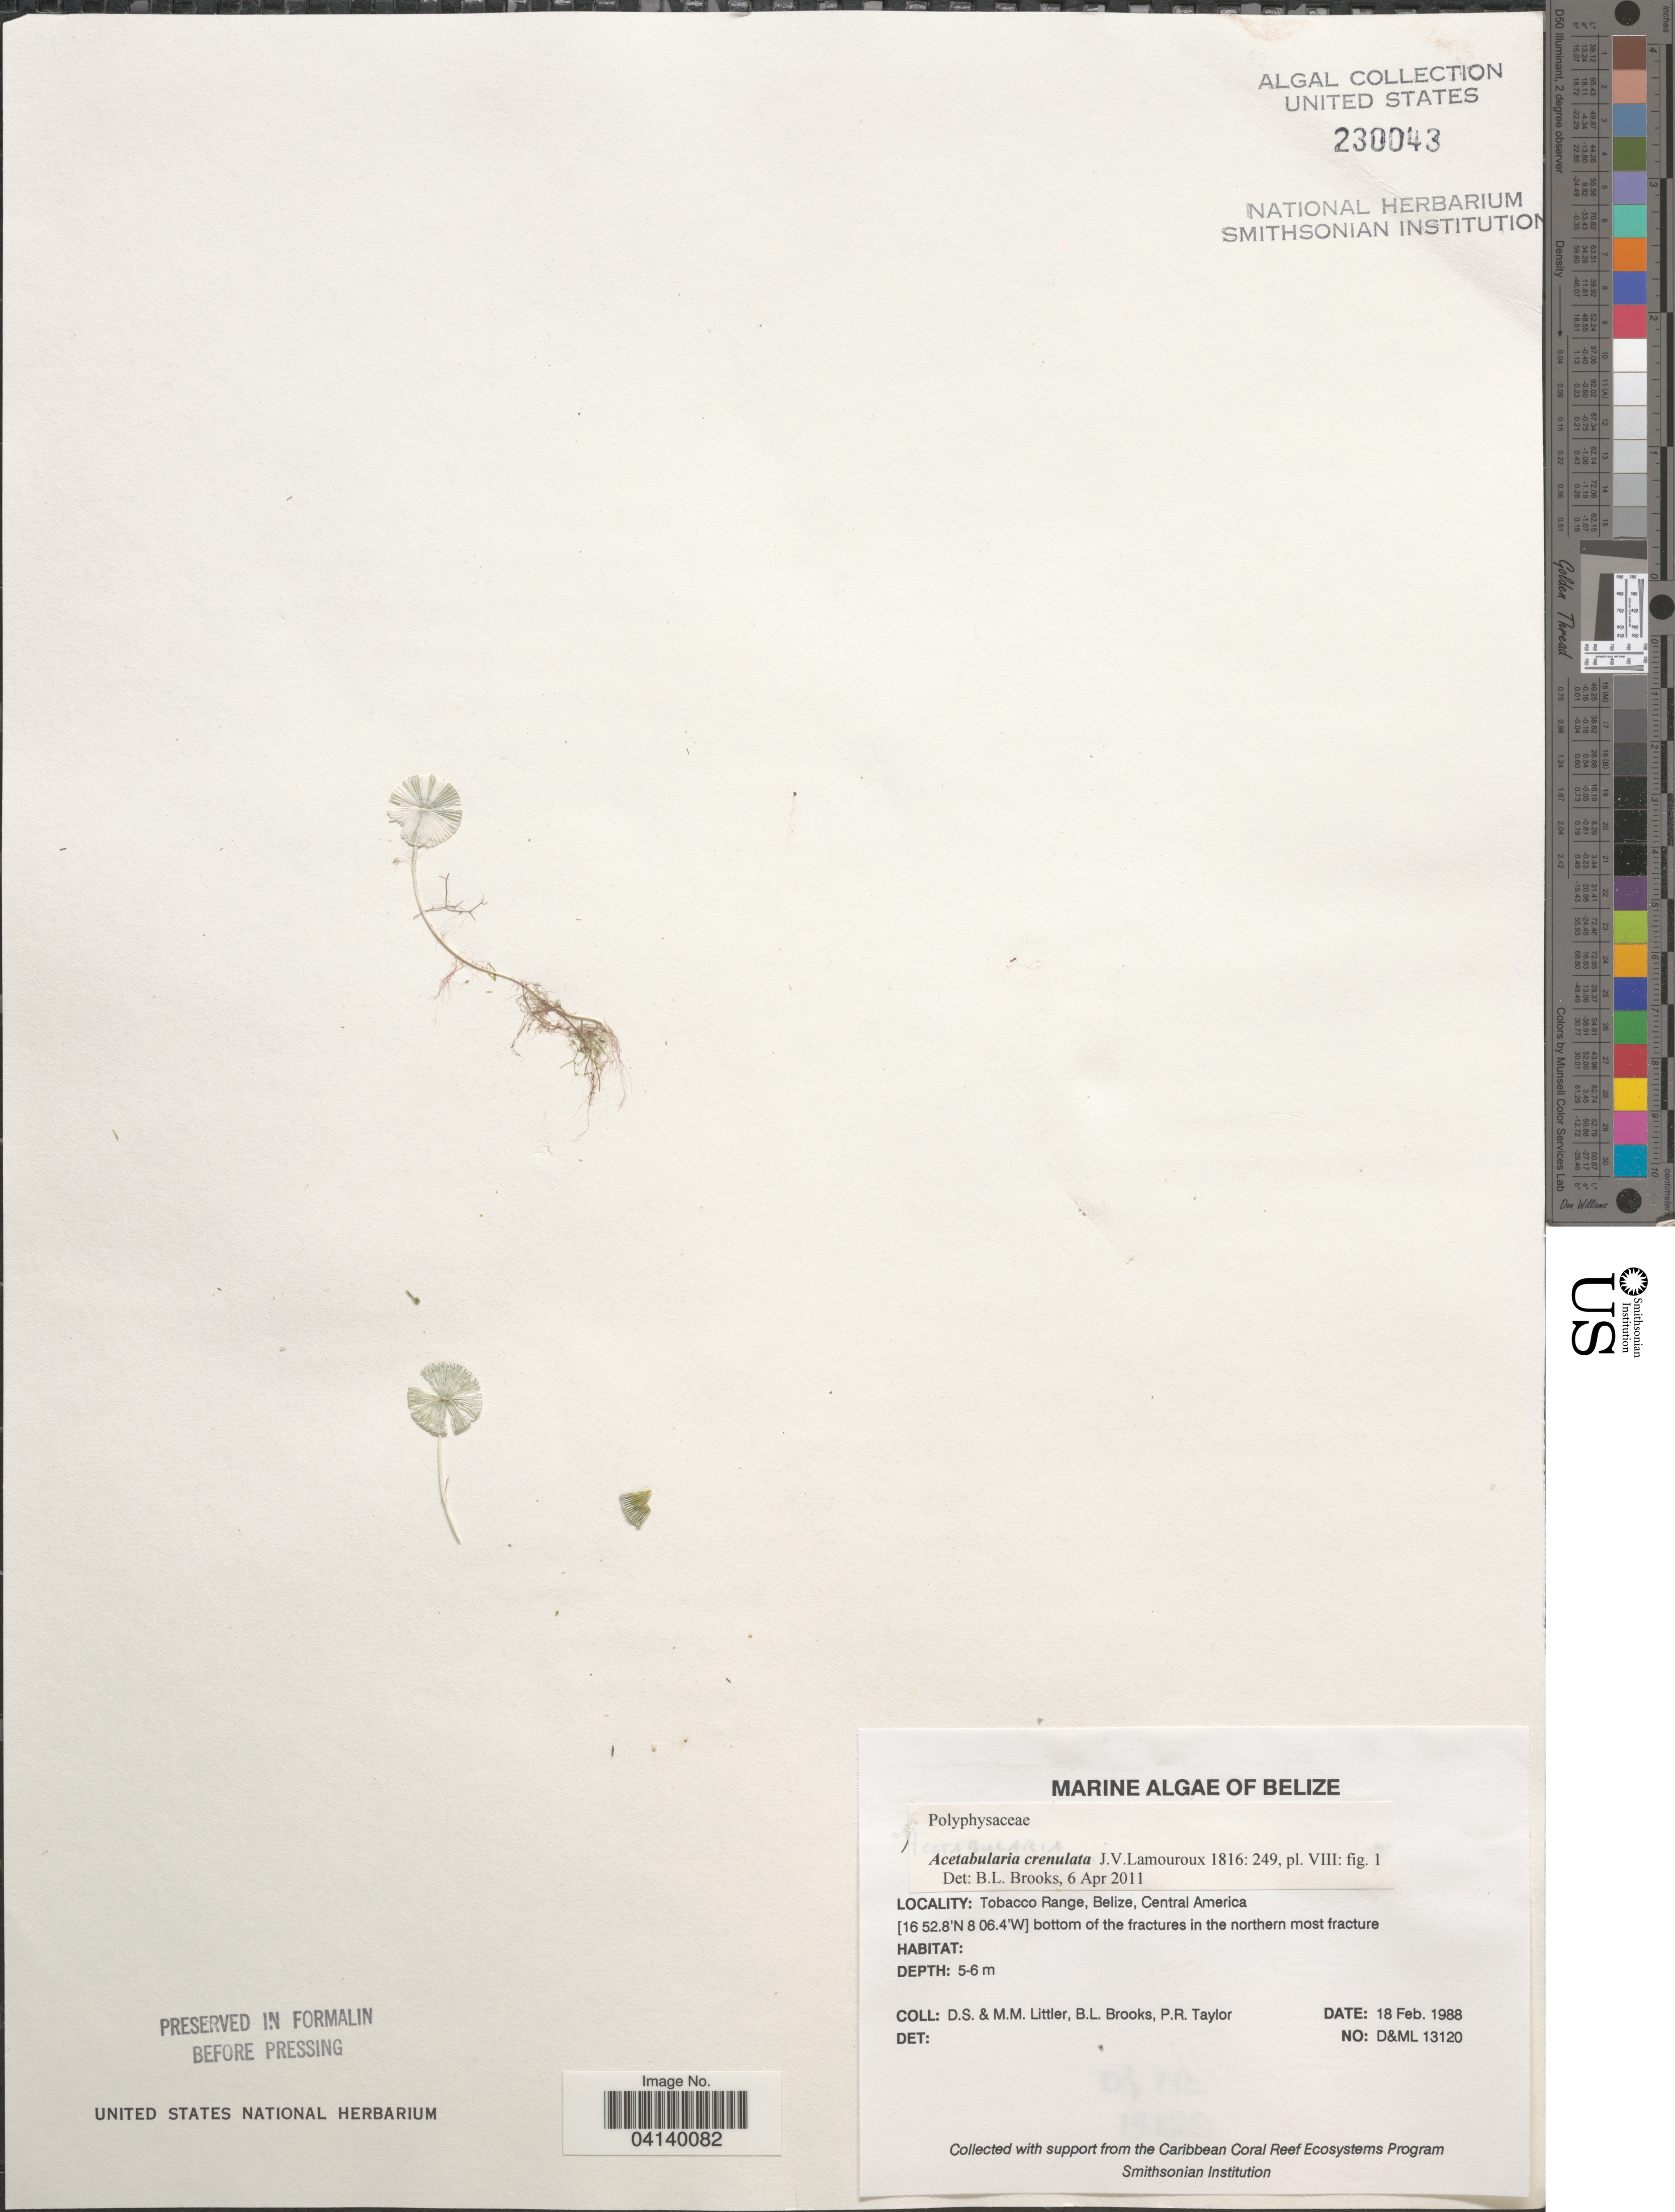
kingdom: Plantae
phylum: Chlorophyta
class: Ulvophyceae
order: Dasycladales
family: Polyphysaceae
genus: Acetabularia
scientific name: Acetabularia acetabulum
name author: J.V.Lamouroux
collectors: D. S. Littler, B. Brooks & P. R. Taylor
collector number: D&ML13120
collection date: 1988-02-18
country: Belize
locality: Tobacco Range, bottom of the fractures in the northern most fracture.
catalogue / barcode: US 230043